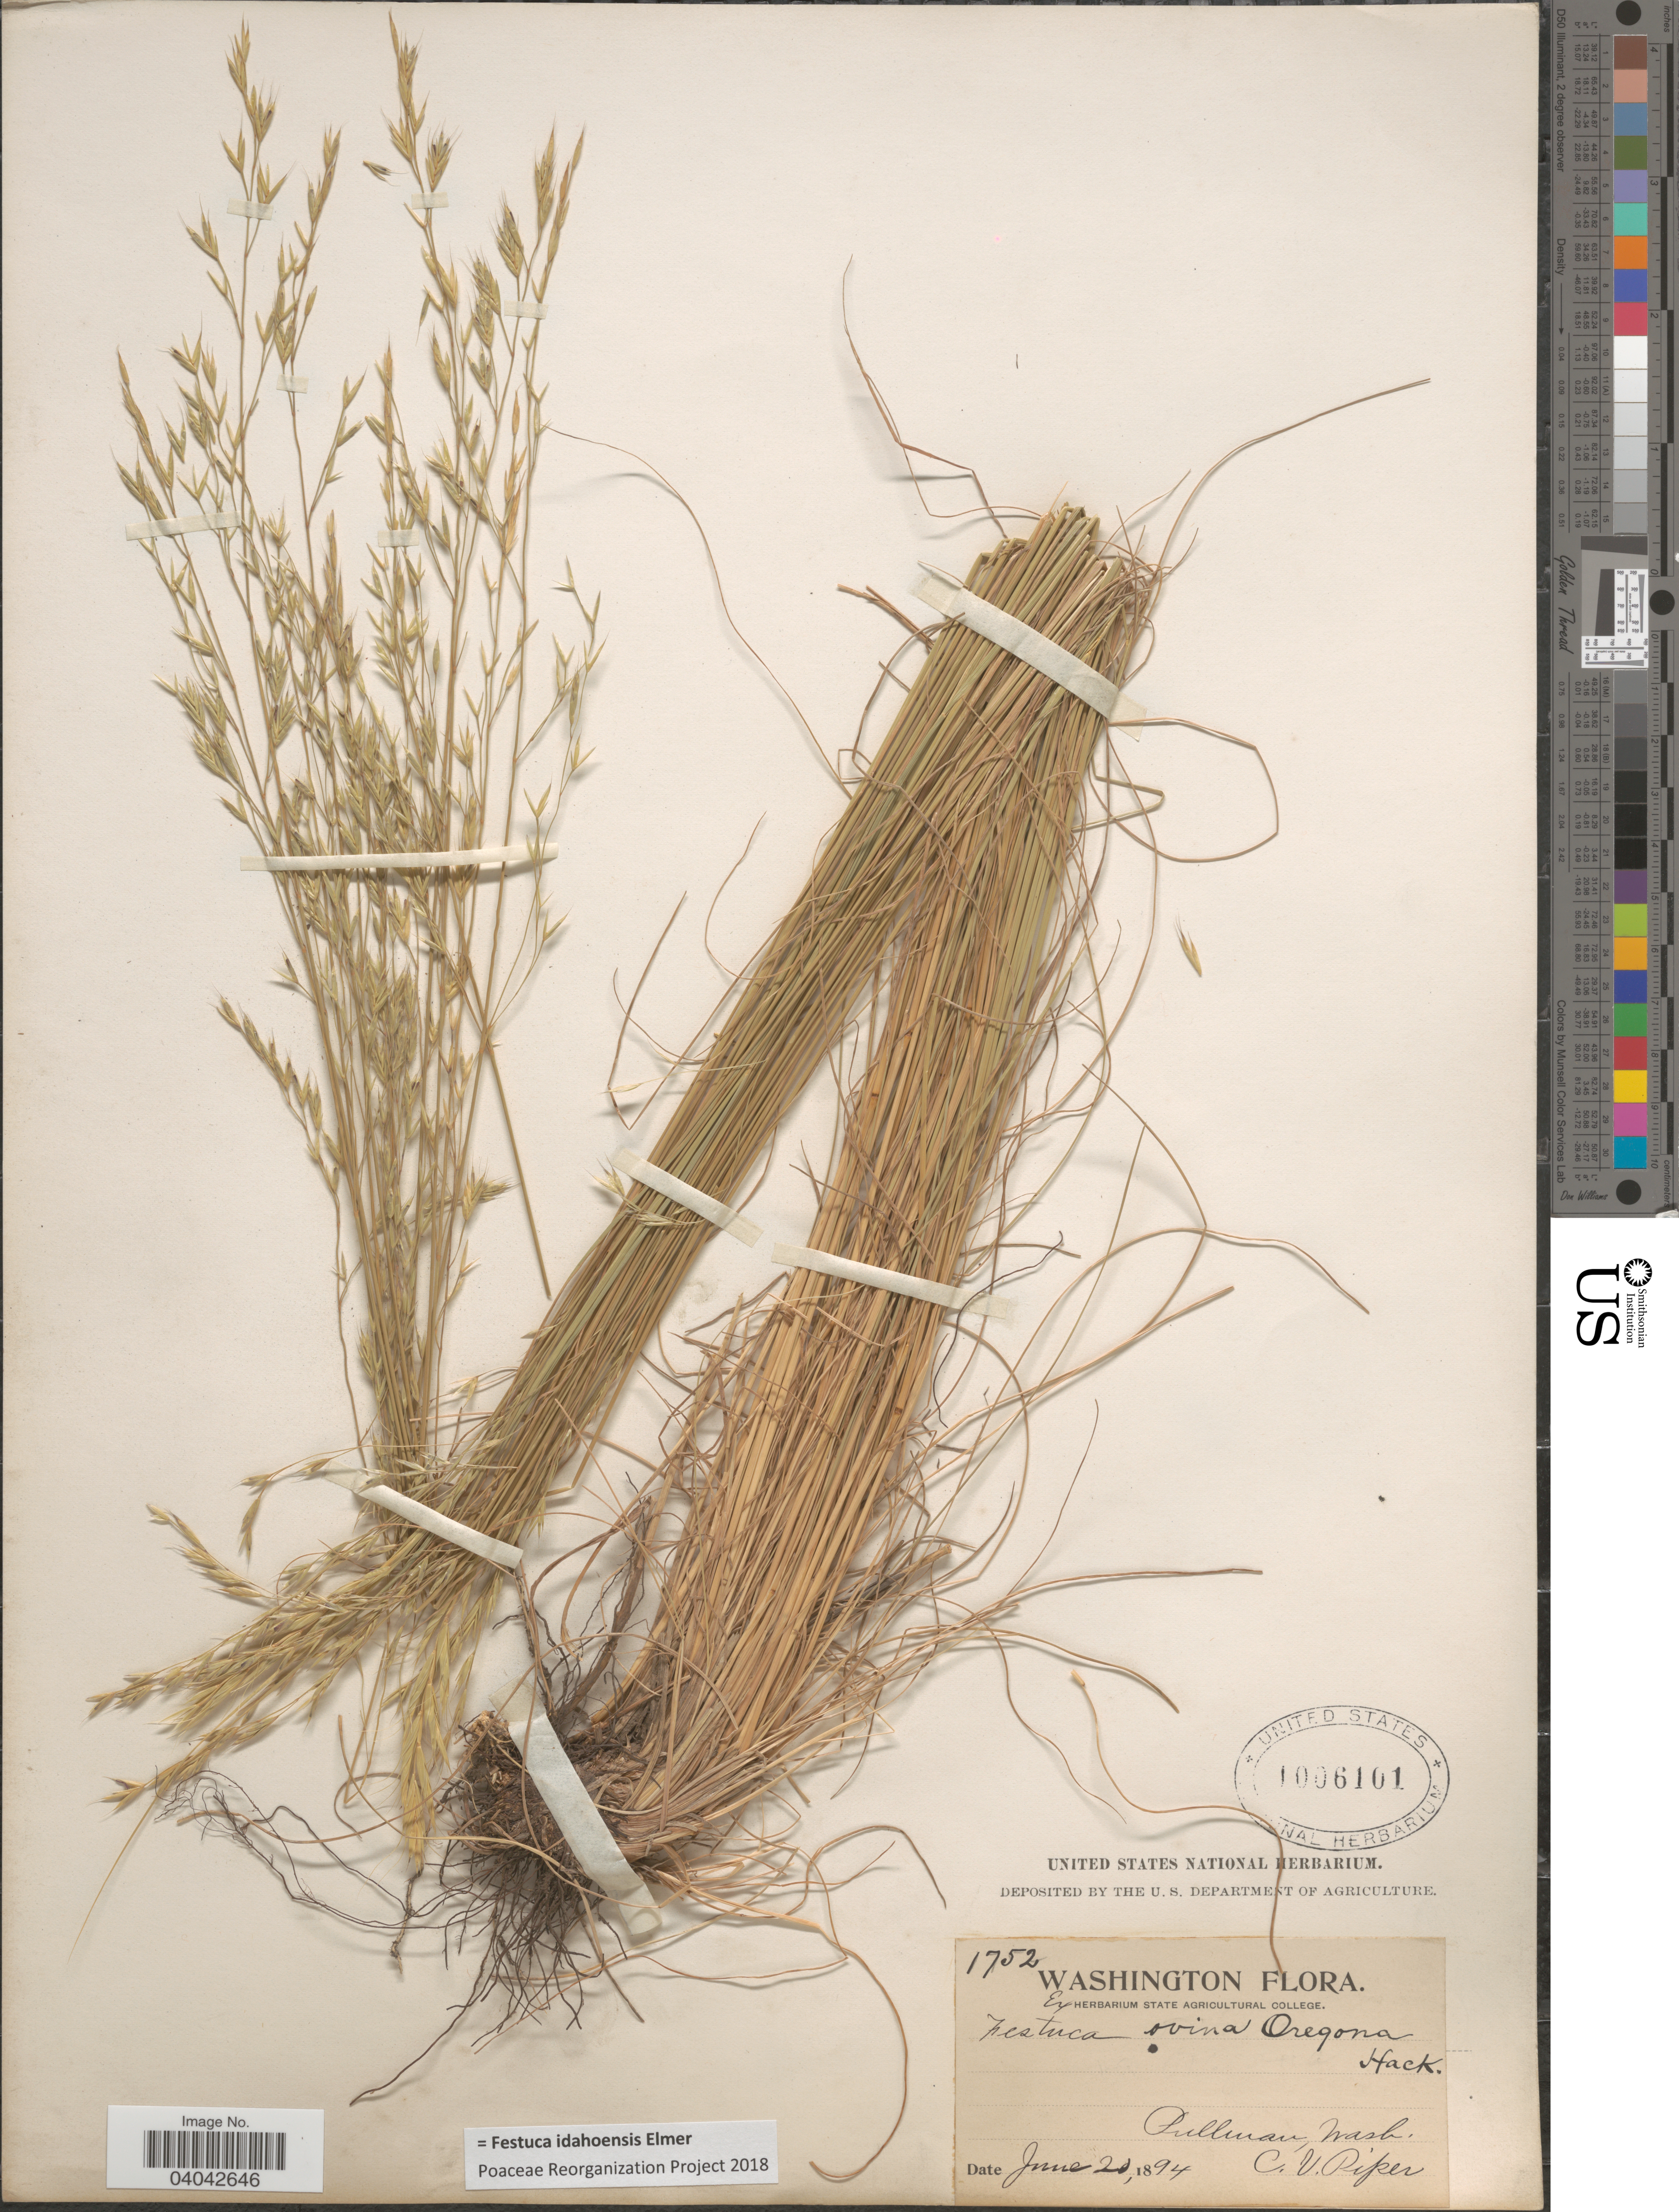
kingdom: Plantae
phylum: Tracheophyta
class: Liliopsida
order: Poales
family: Poaceae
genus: Festuca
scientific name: Festuca idahoensis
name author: Elmer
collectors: C. V. Piper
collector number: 1752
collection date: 1894-06-20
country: United States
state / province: Washington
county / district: Whitman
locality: Pullman.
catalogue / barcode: US 1006101